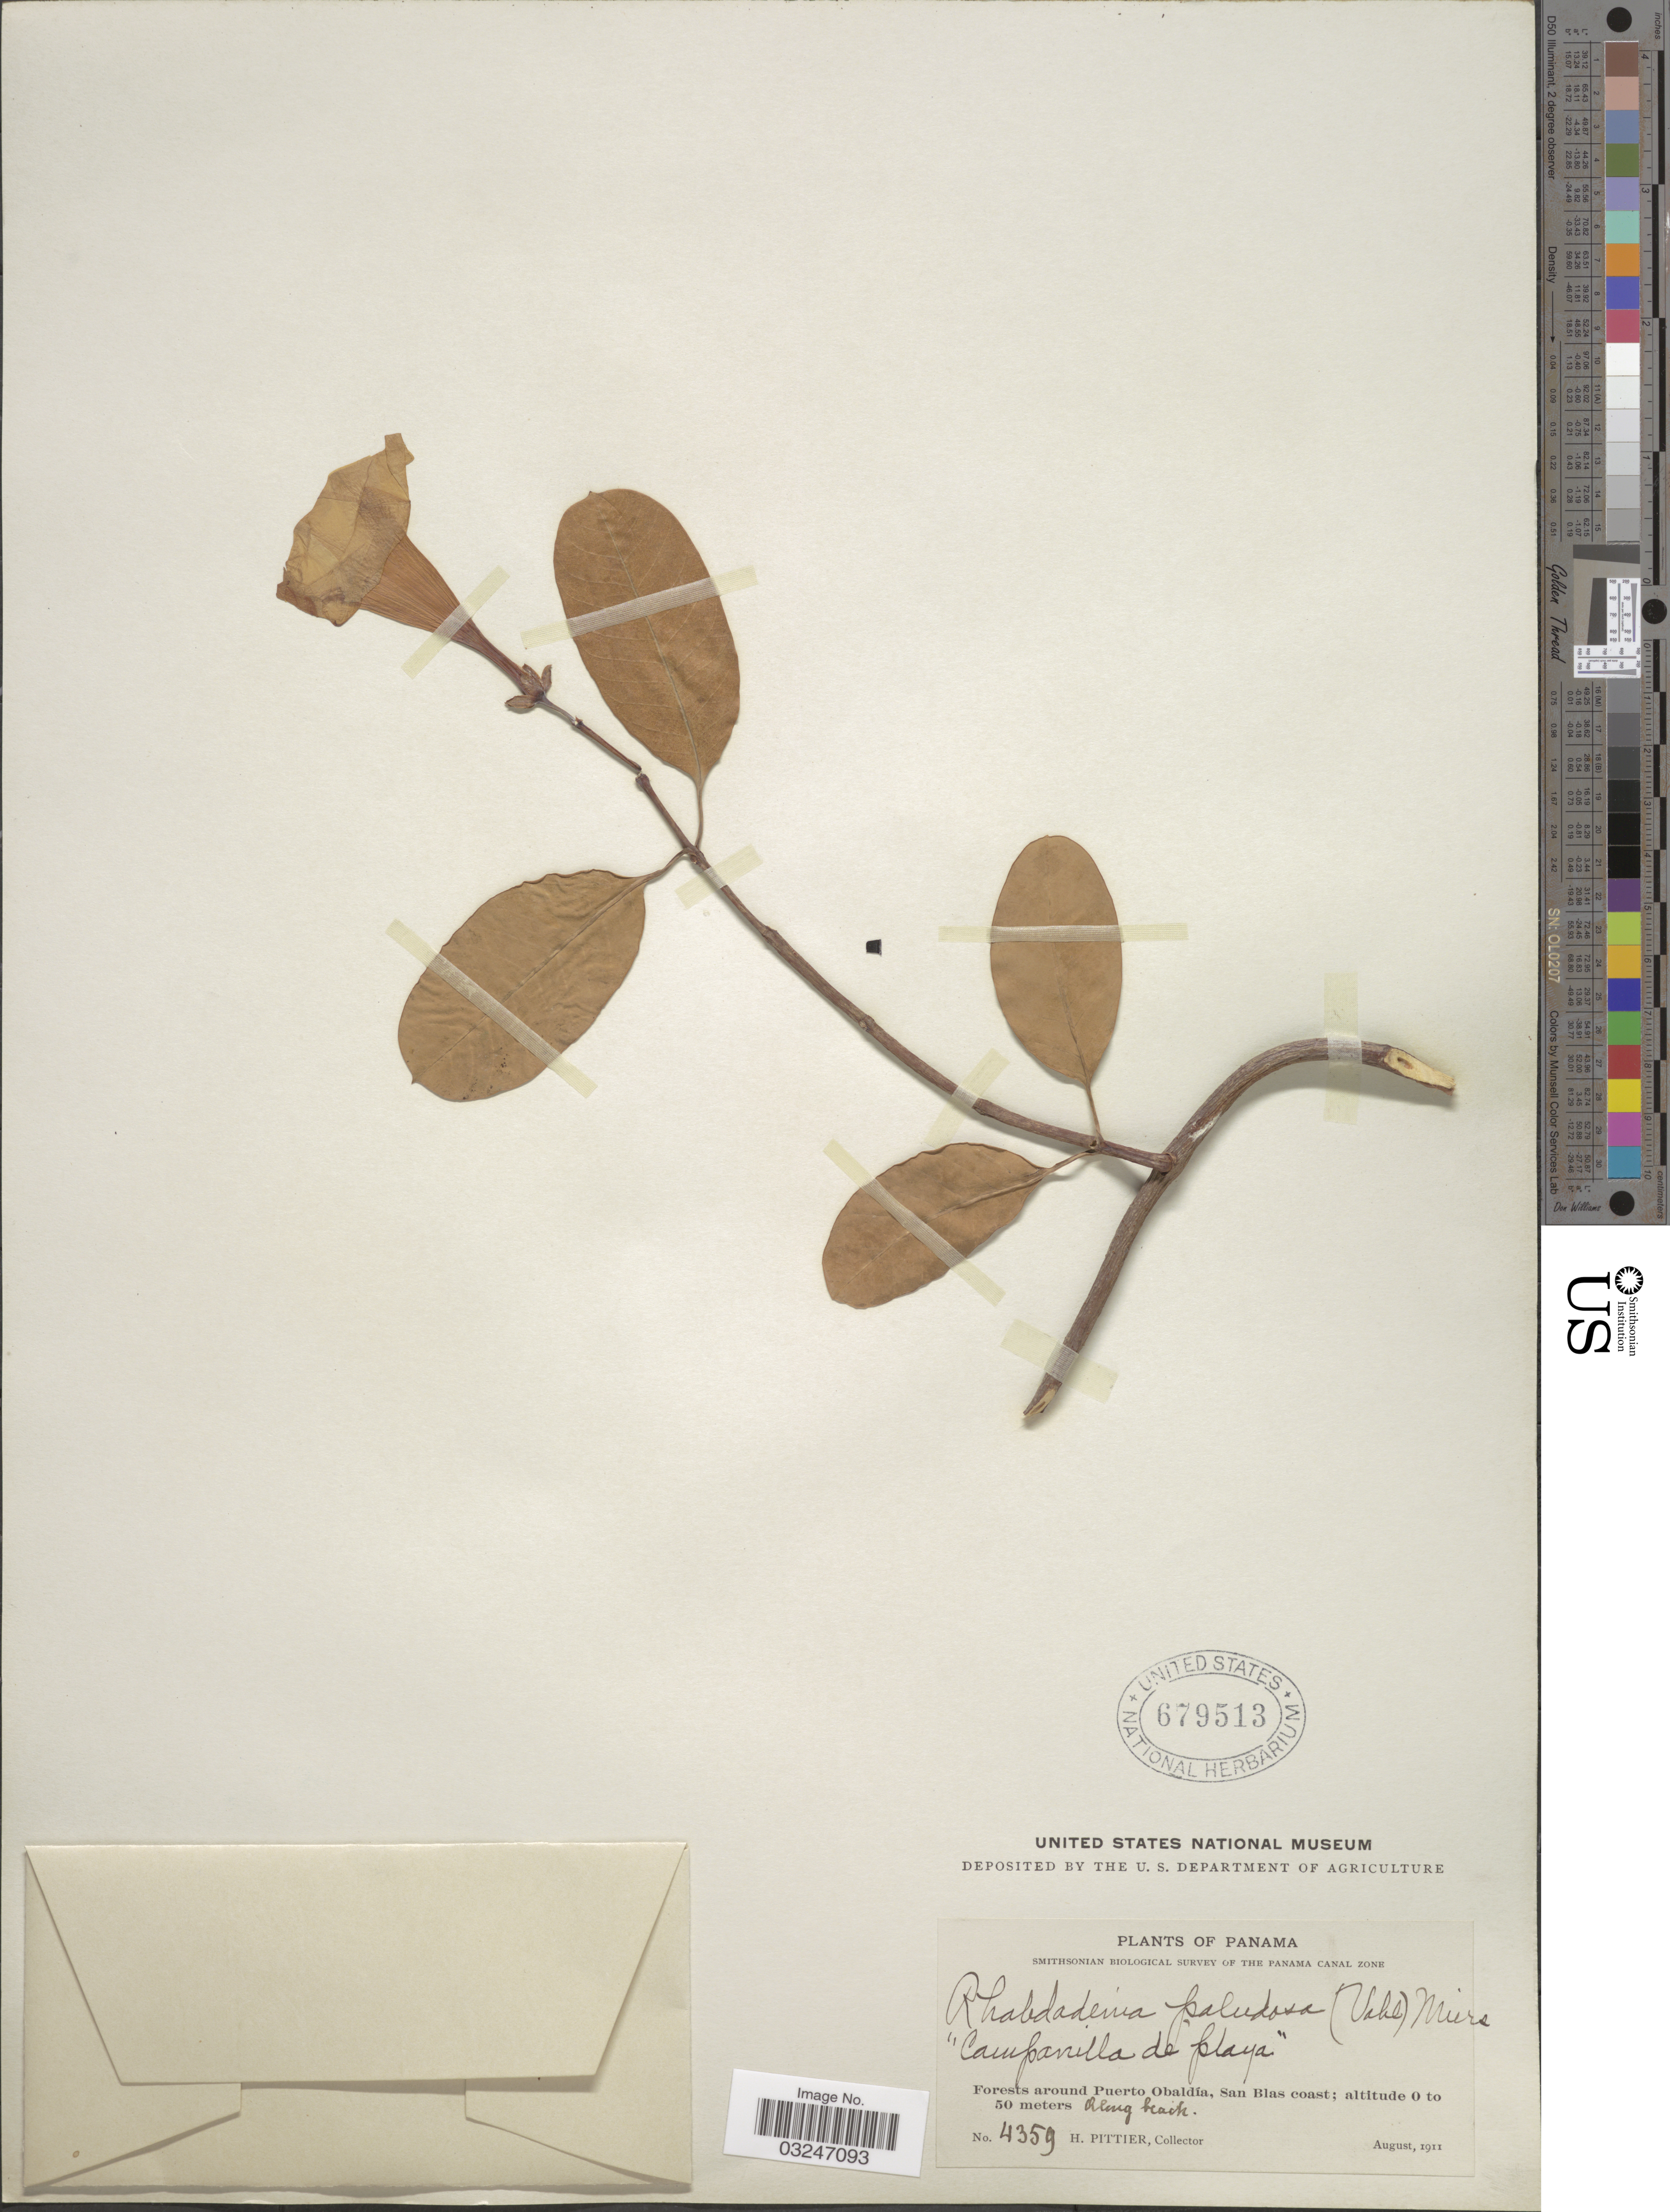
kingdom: Plantae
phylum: Tracheophyta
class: Magnoliopsida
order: Gentianales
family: Apocynaceae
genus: Rhabdadenia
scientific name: Rhabdadenia paludosa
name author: (Vahl) Miers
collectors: H. F. Pittier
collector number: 4359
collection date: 1911-08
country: Panama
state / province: Kuna Yala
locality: Forests around Puerto Obaldía, San Blas coast.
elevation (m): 0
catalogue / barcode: US 679513